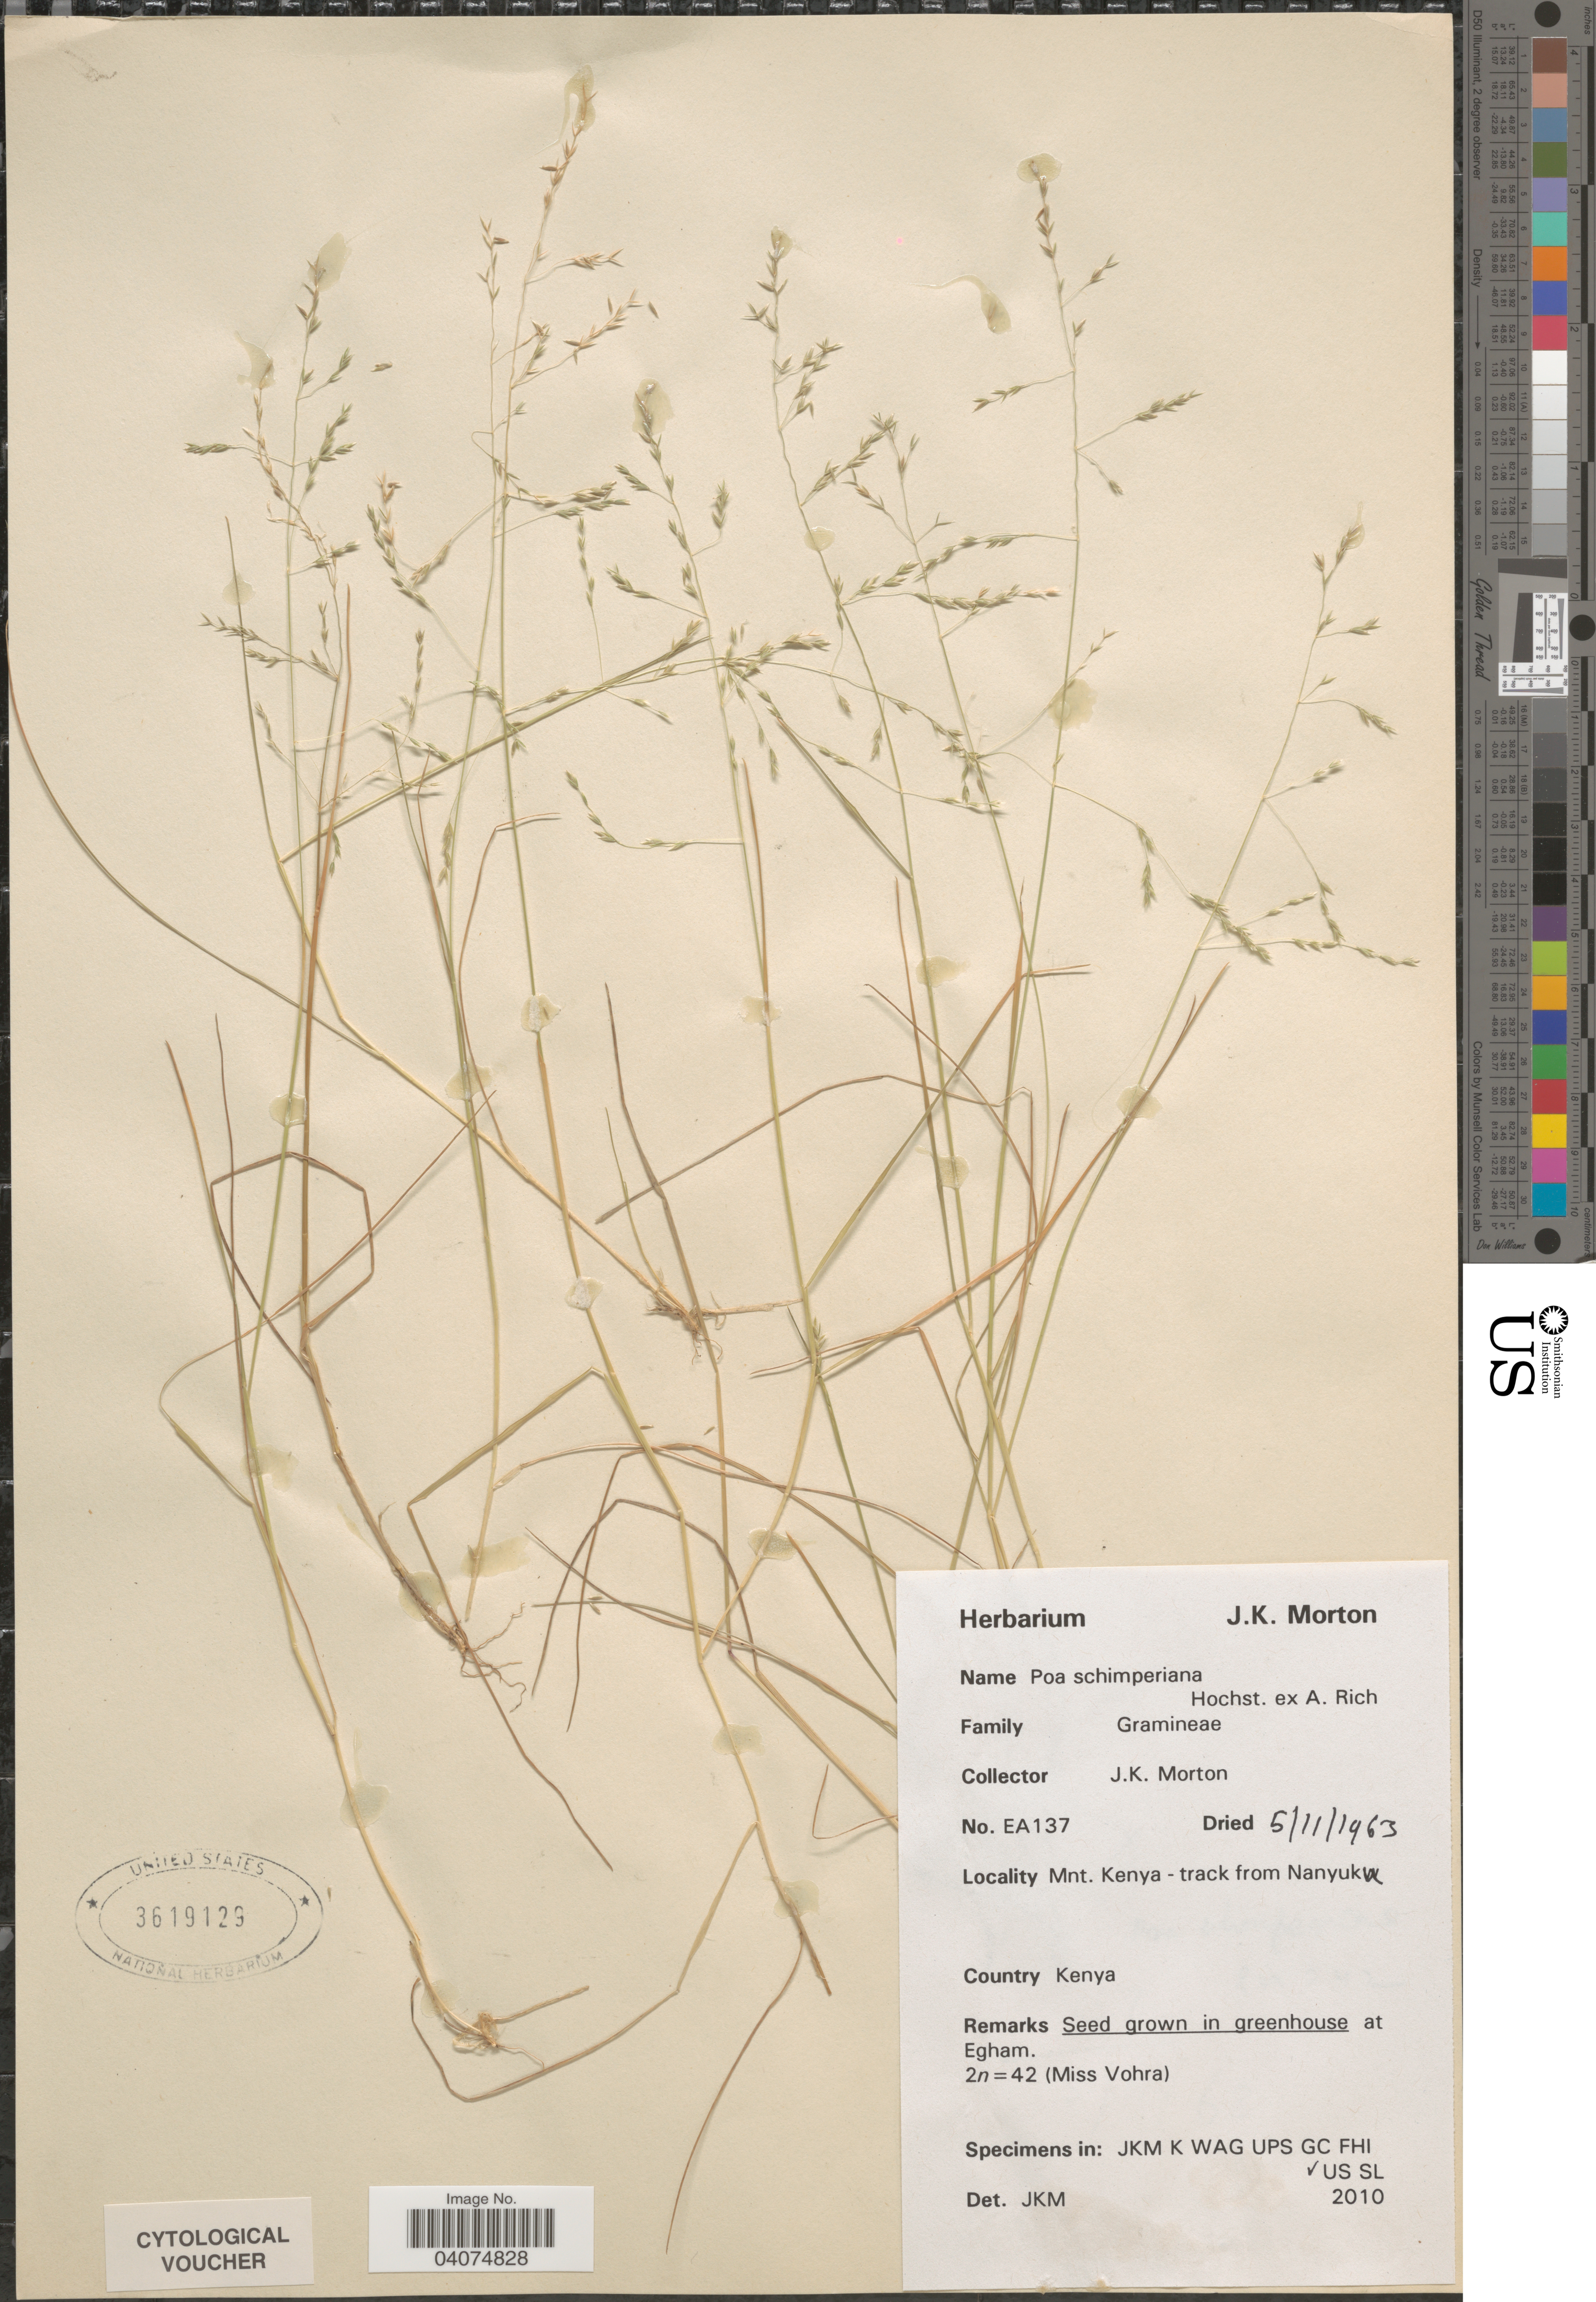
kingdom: Plantae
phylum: Tracheophyta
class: Liliopsida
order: Poales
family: Poaceae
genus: Poa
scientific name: Poa muhavurensis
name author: C.E. Hubb.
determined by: Soreng, Robert J., Research Associate (BOT), Smithsonian Institution - National Museum of Natural History (UNITED STATES)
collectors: J. K. Morton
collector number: EA137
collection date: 1963-11-05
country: Kenya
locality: Mnt. Kenya - track from Nanyuku. Seed grown in greenhouse at Egham.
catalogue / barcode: US 3619129